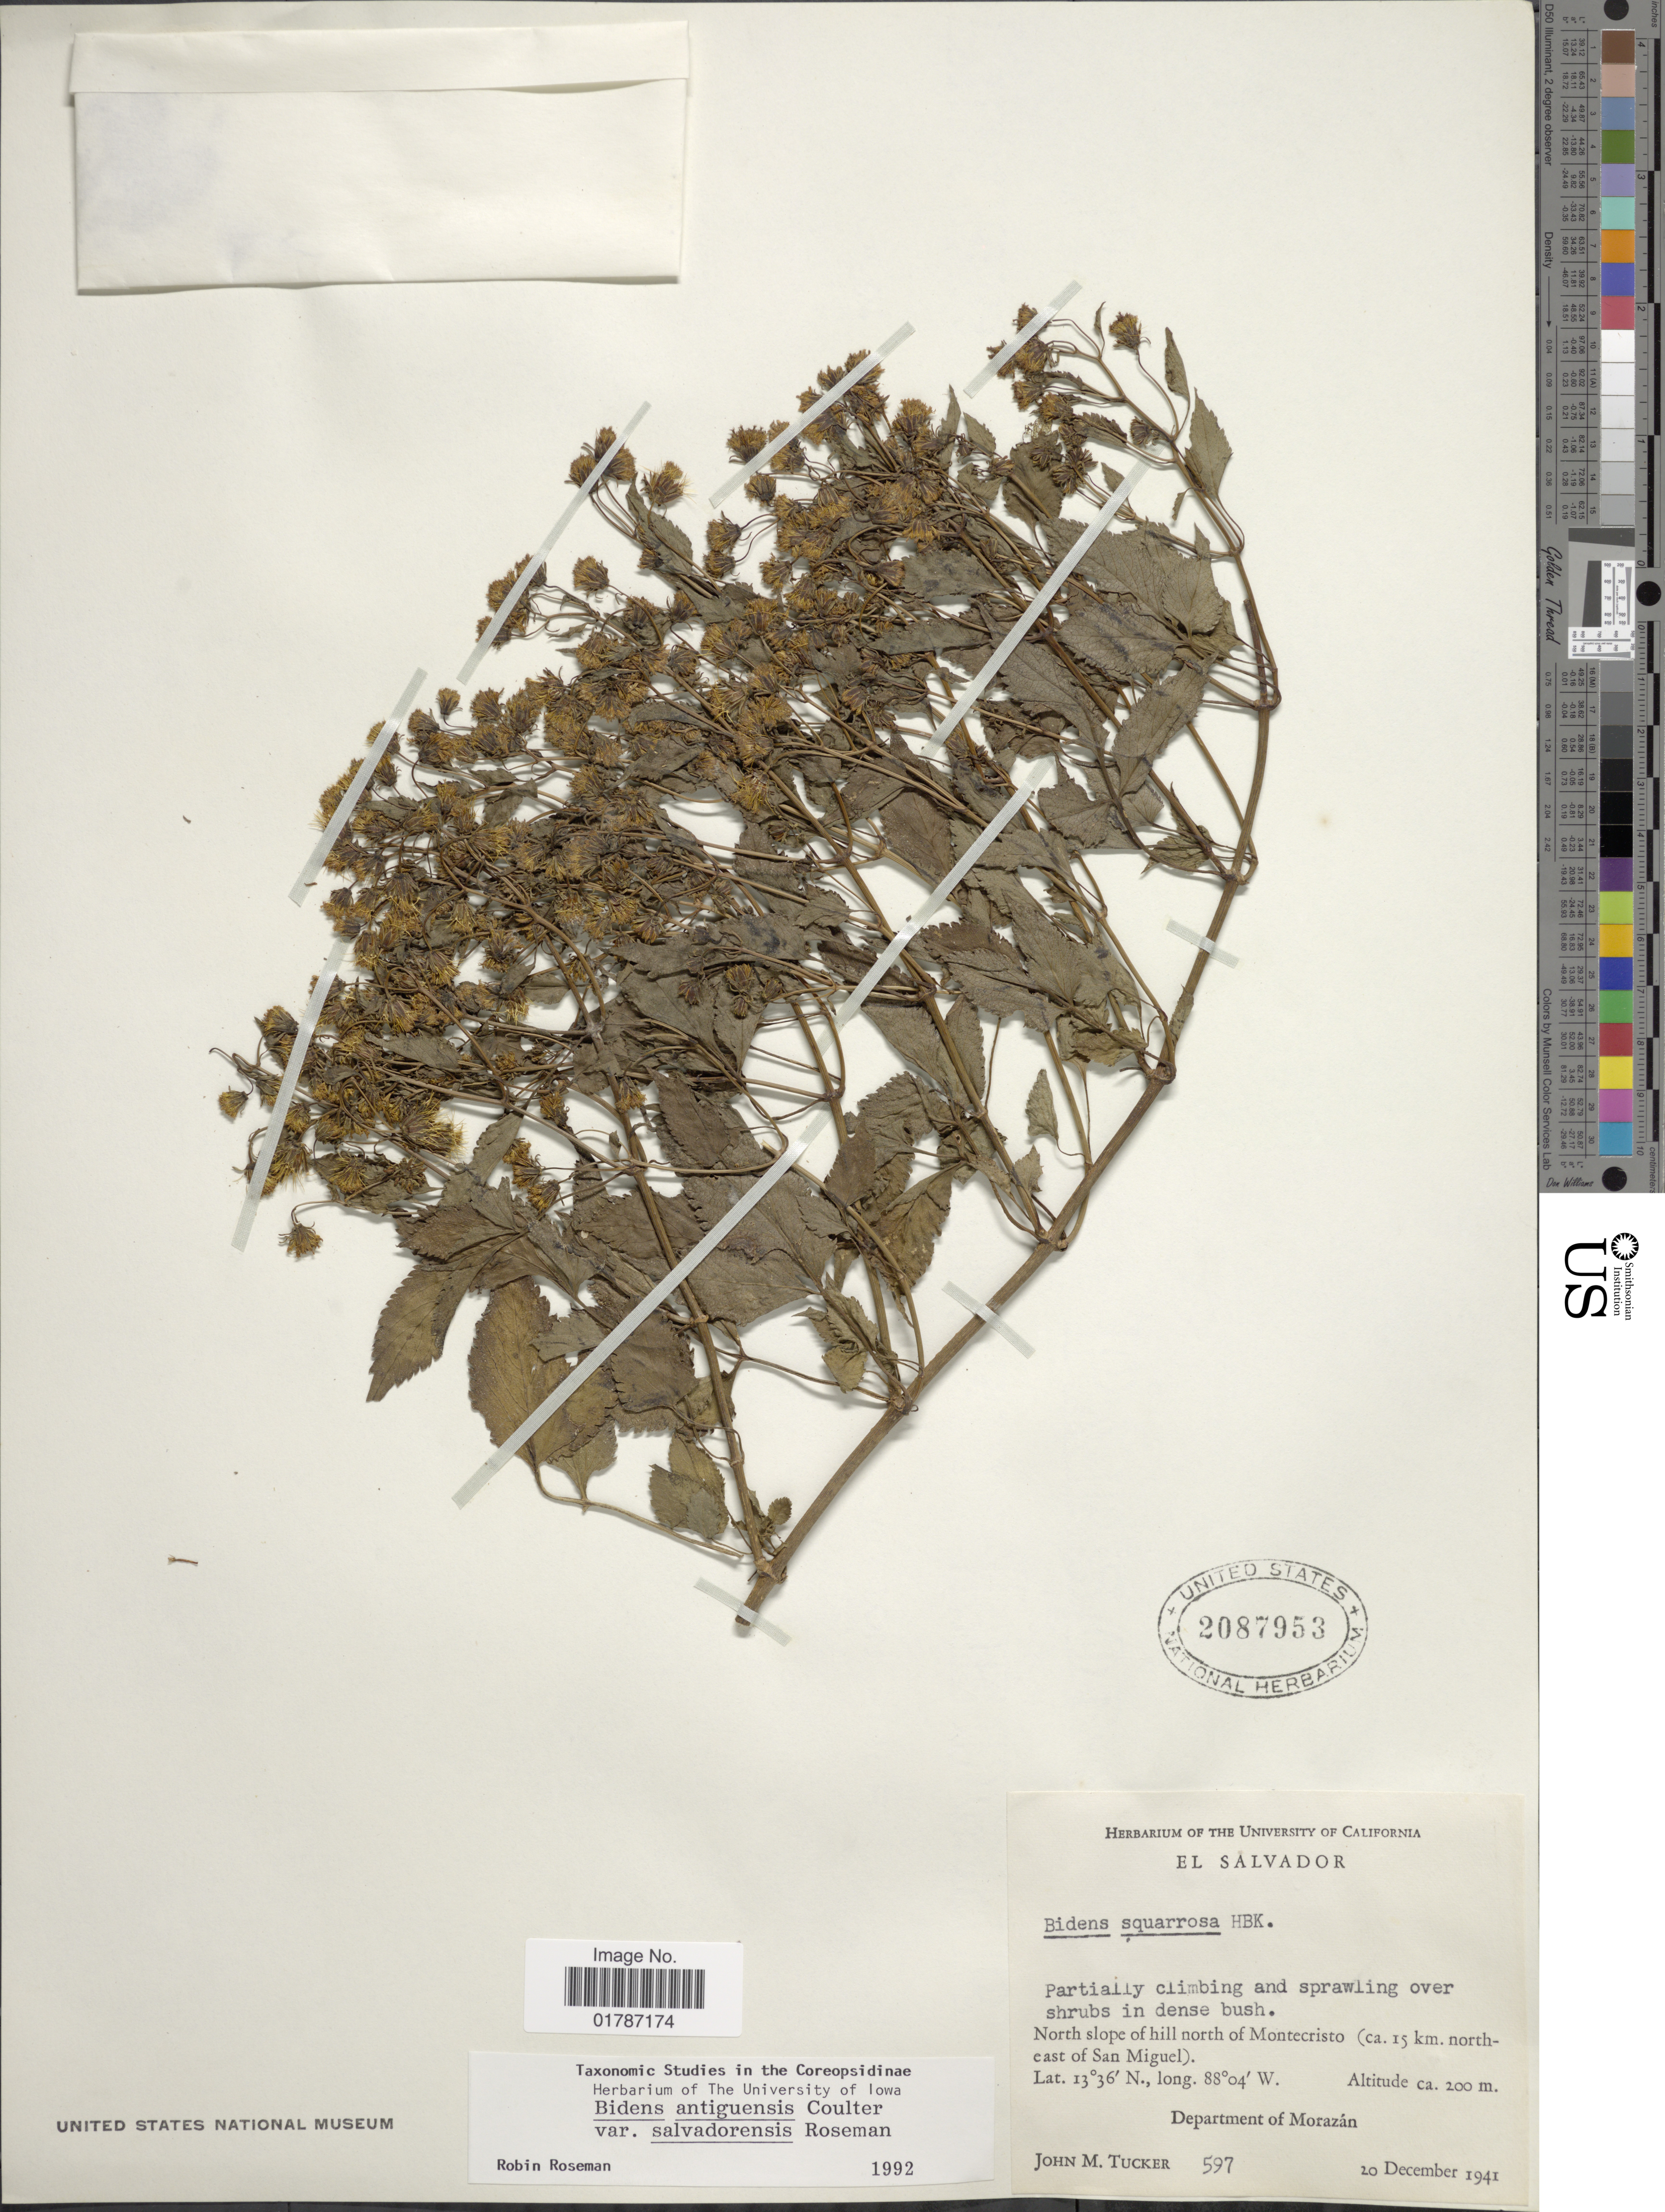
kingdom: Plantae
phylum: Tracheophyta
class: Magnoliopsida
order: Asterales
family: Asteraceae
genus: Bidens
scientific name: Bidens antiguensis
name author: J.M. Coult.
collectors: J. M. Tucker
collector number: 597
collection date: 1941-12-20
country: Honduras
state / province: Fco. Morazán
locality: North slope of Hill north of Montecristo (15 km. northeast of San Miguel), Department of Morazan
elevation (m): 200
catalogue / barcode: US 2087953